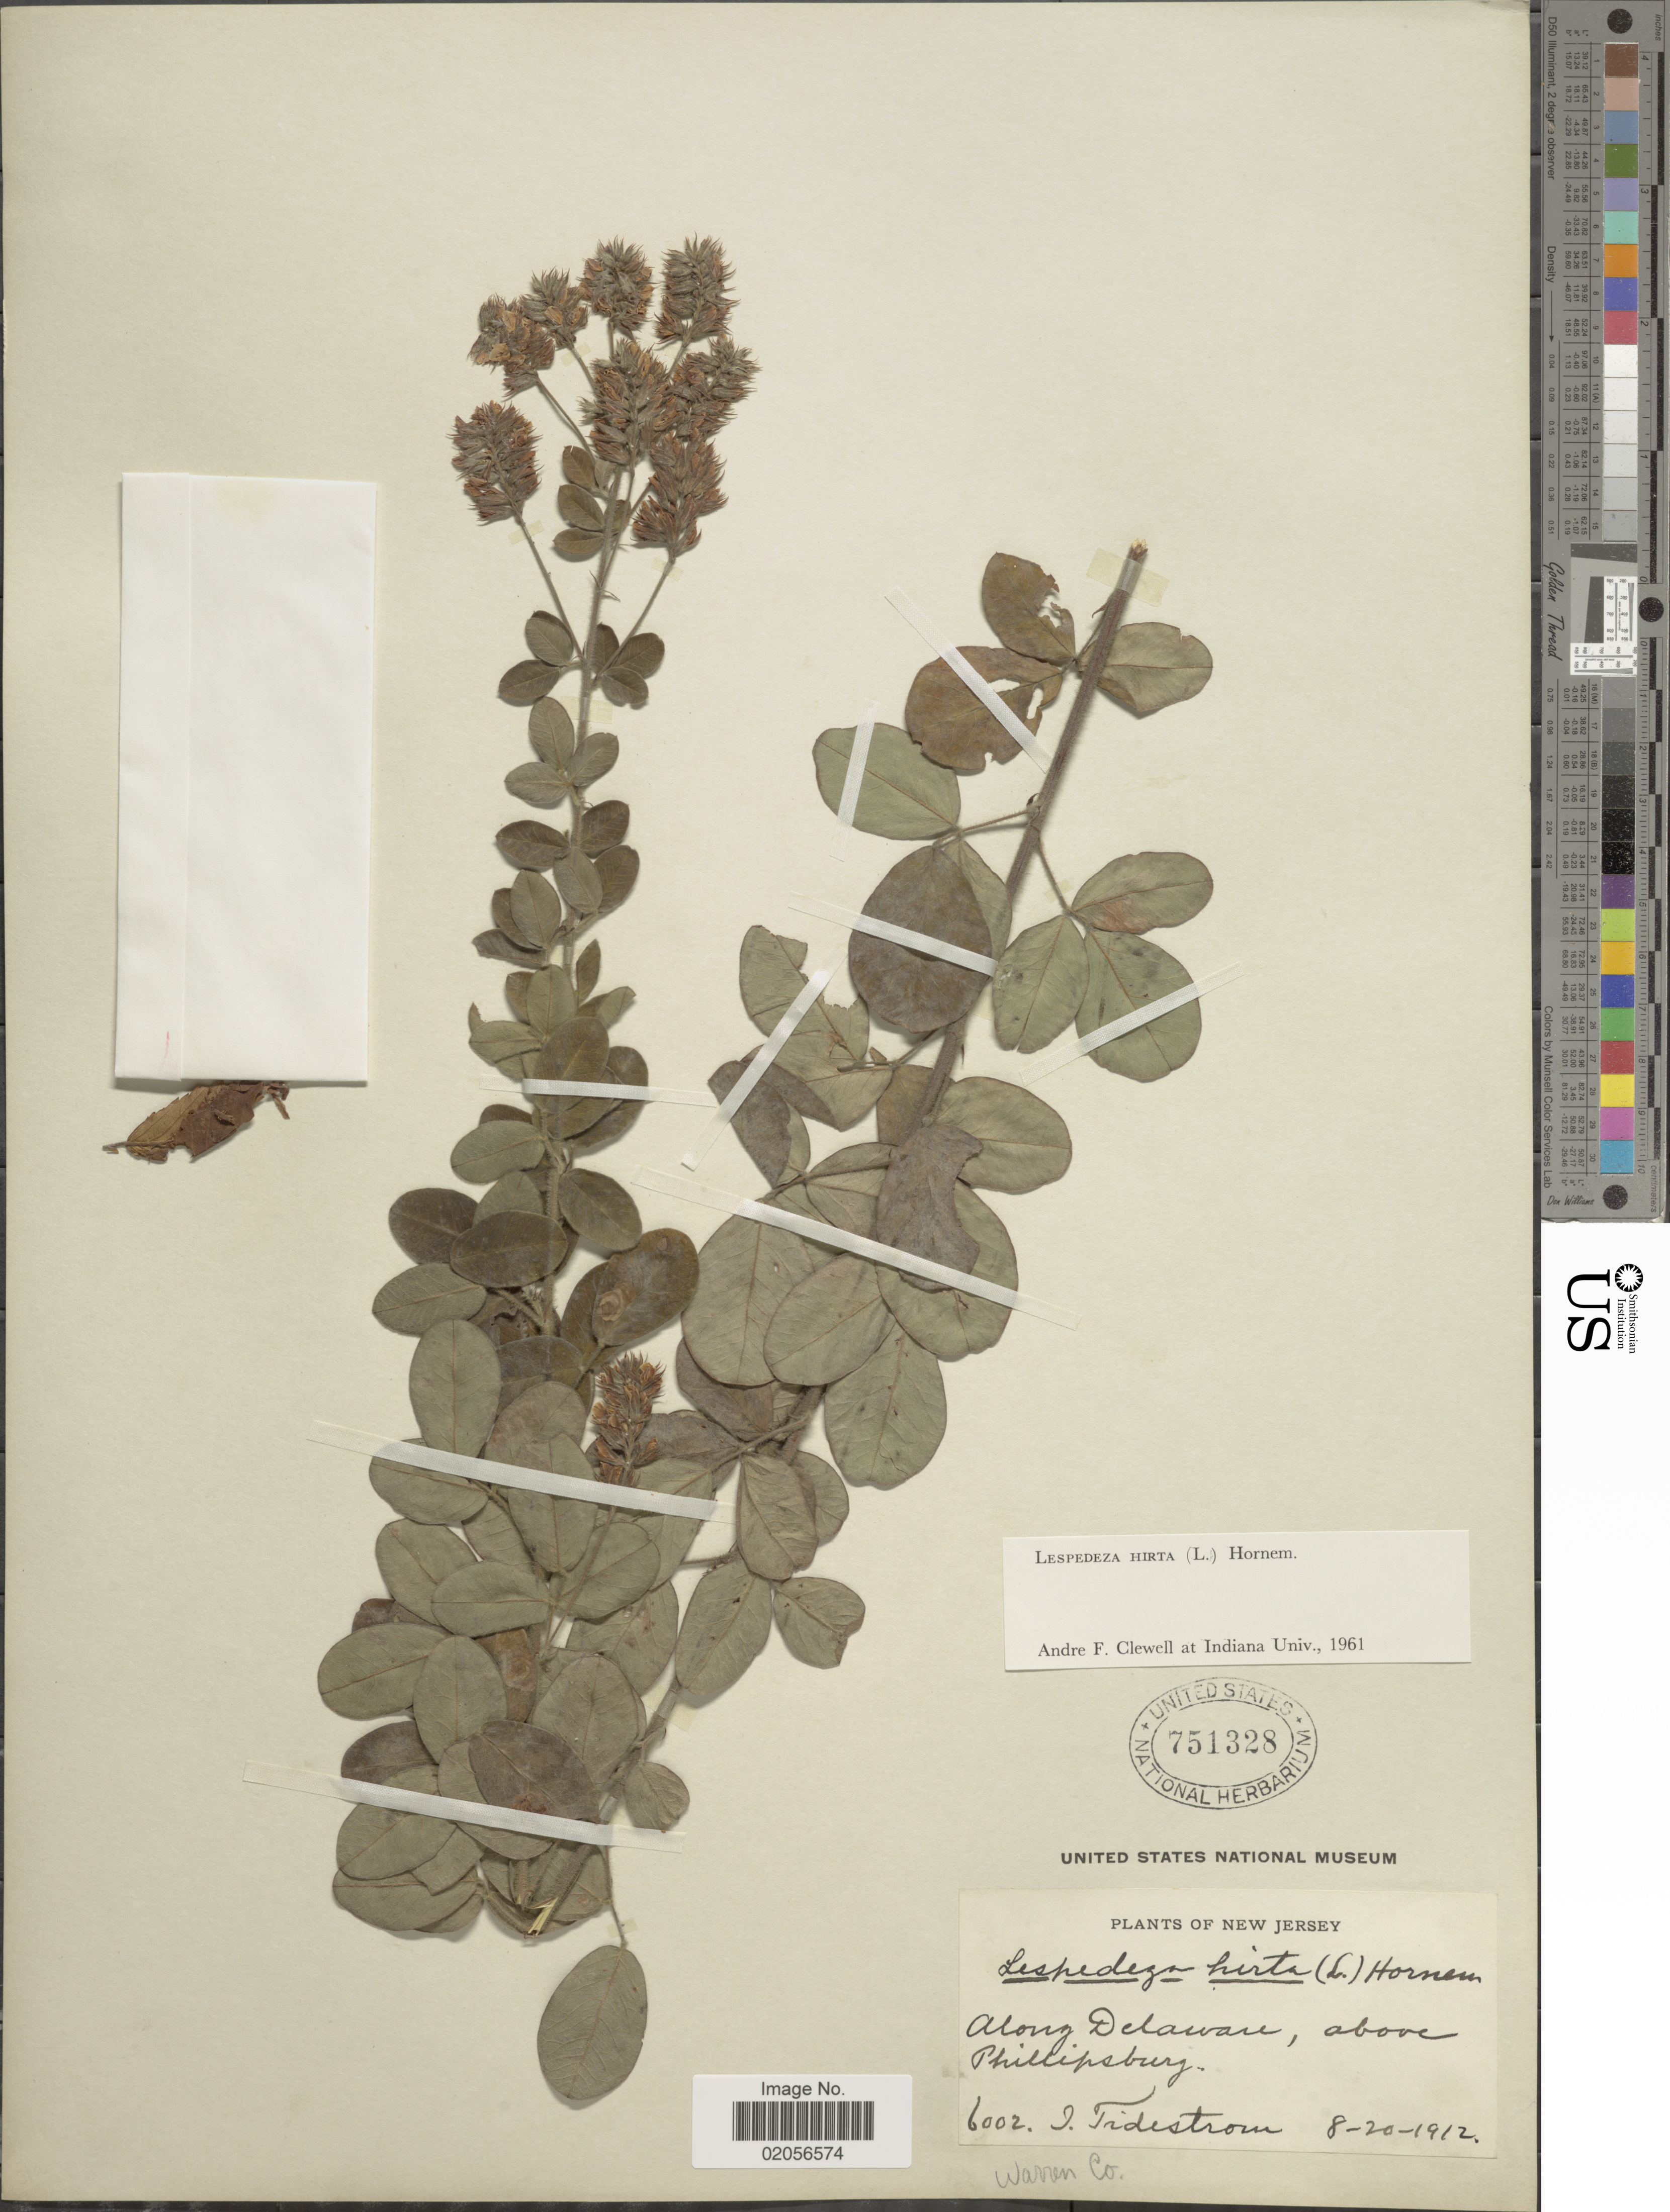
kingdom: Plantae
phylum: Tracheophyta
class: Magnoliopsida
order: Fabales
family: Fabaceae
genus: Lespedeza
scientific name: Lespedeza hirta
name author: (L.) Hornem.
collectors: I. F. Tidestrom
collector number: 6002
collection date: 1912-08-20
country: United States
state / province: New Jersey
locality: Along Delaware, above Phillipsburg, Warren Co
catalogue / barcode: US 751328